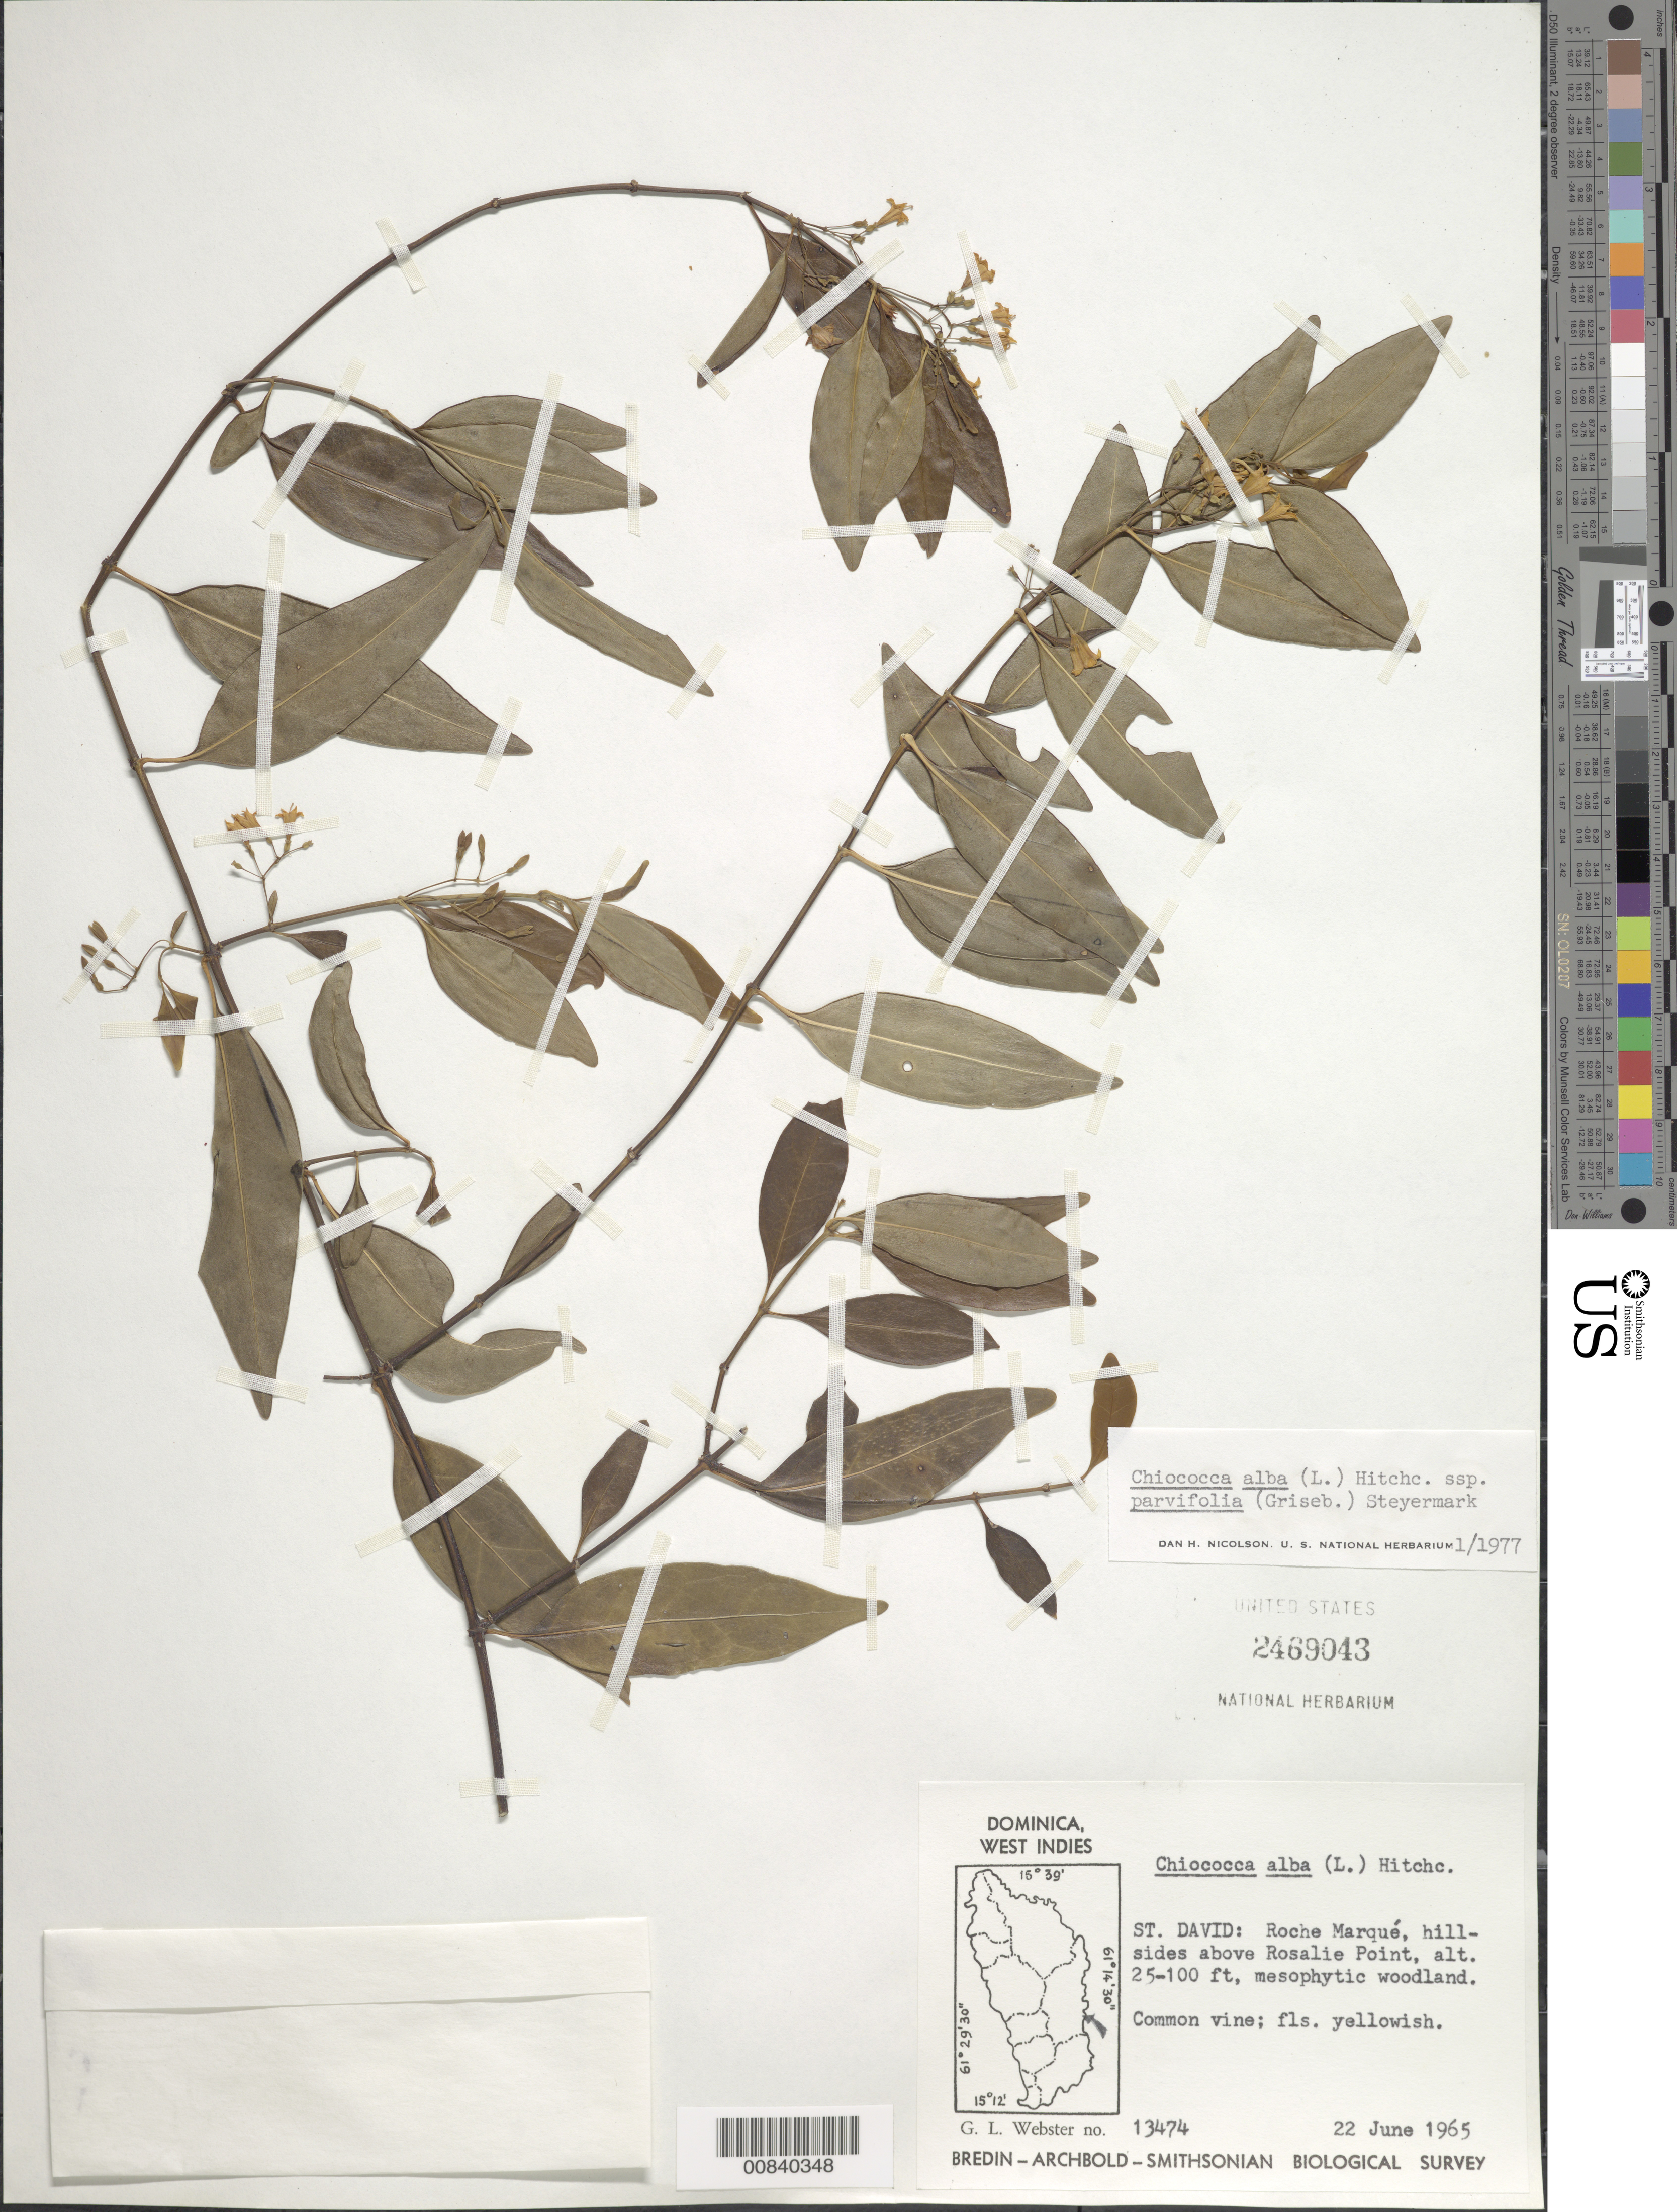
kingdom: Plantae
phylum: Tracheophyta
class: Magnoliopsida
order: Gentianales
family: Rubiaceae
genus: Chiococca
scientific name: Chiococca alba subsp. alba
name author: (L.) Hitchc.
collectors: G. L. Webster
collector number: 13474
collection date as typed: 22 Jun 1965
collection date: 1965-06-22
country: Dominica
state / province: St. David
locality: Roche Marqué, hills above Rosalie Point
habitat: Mesophytic woodland on hillsides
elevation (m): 8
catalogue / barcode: US 2469043